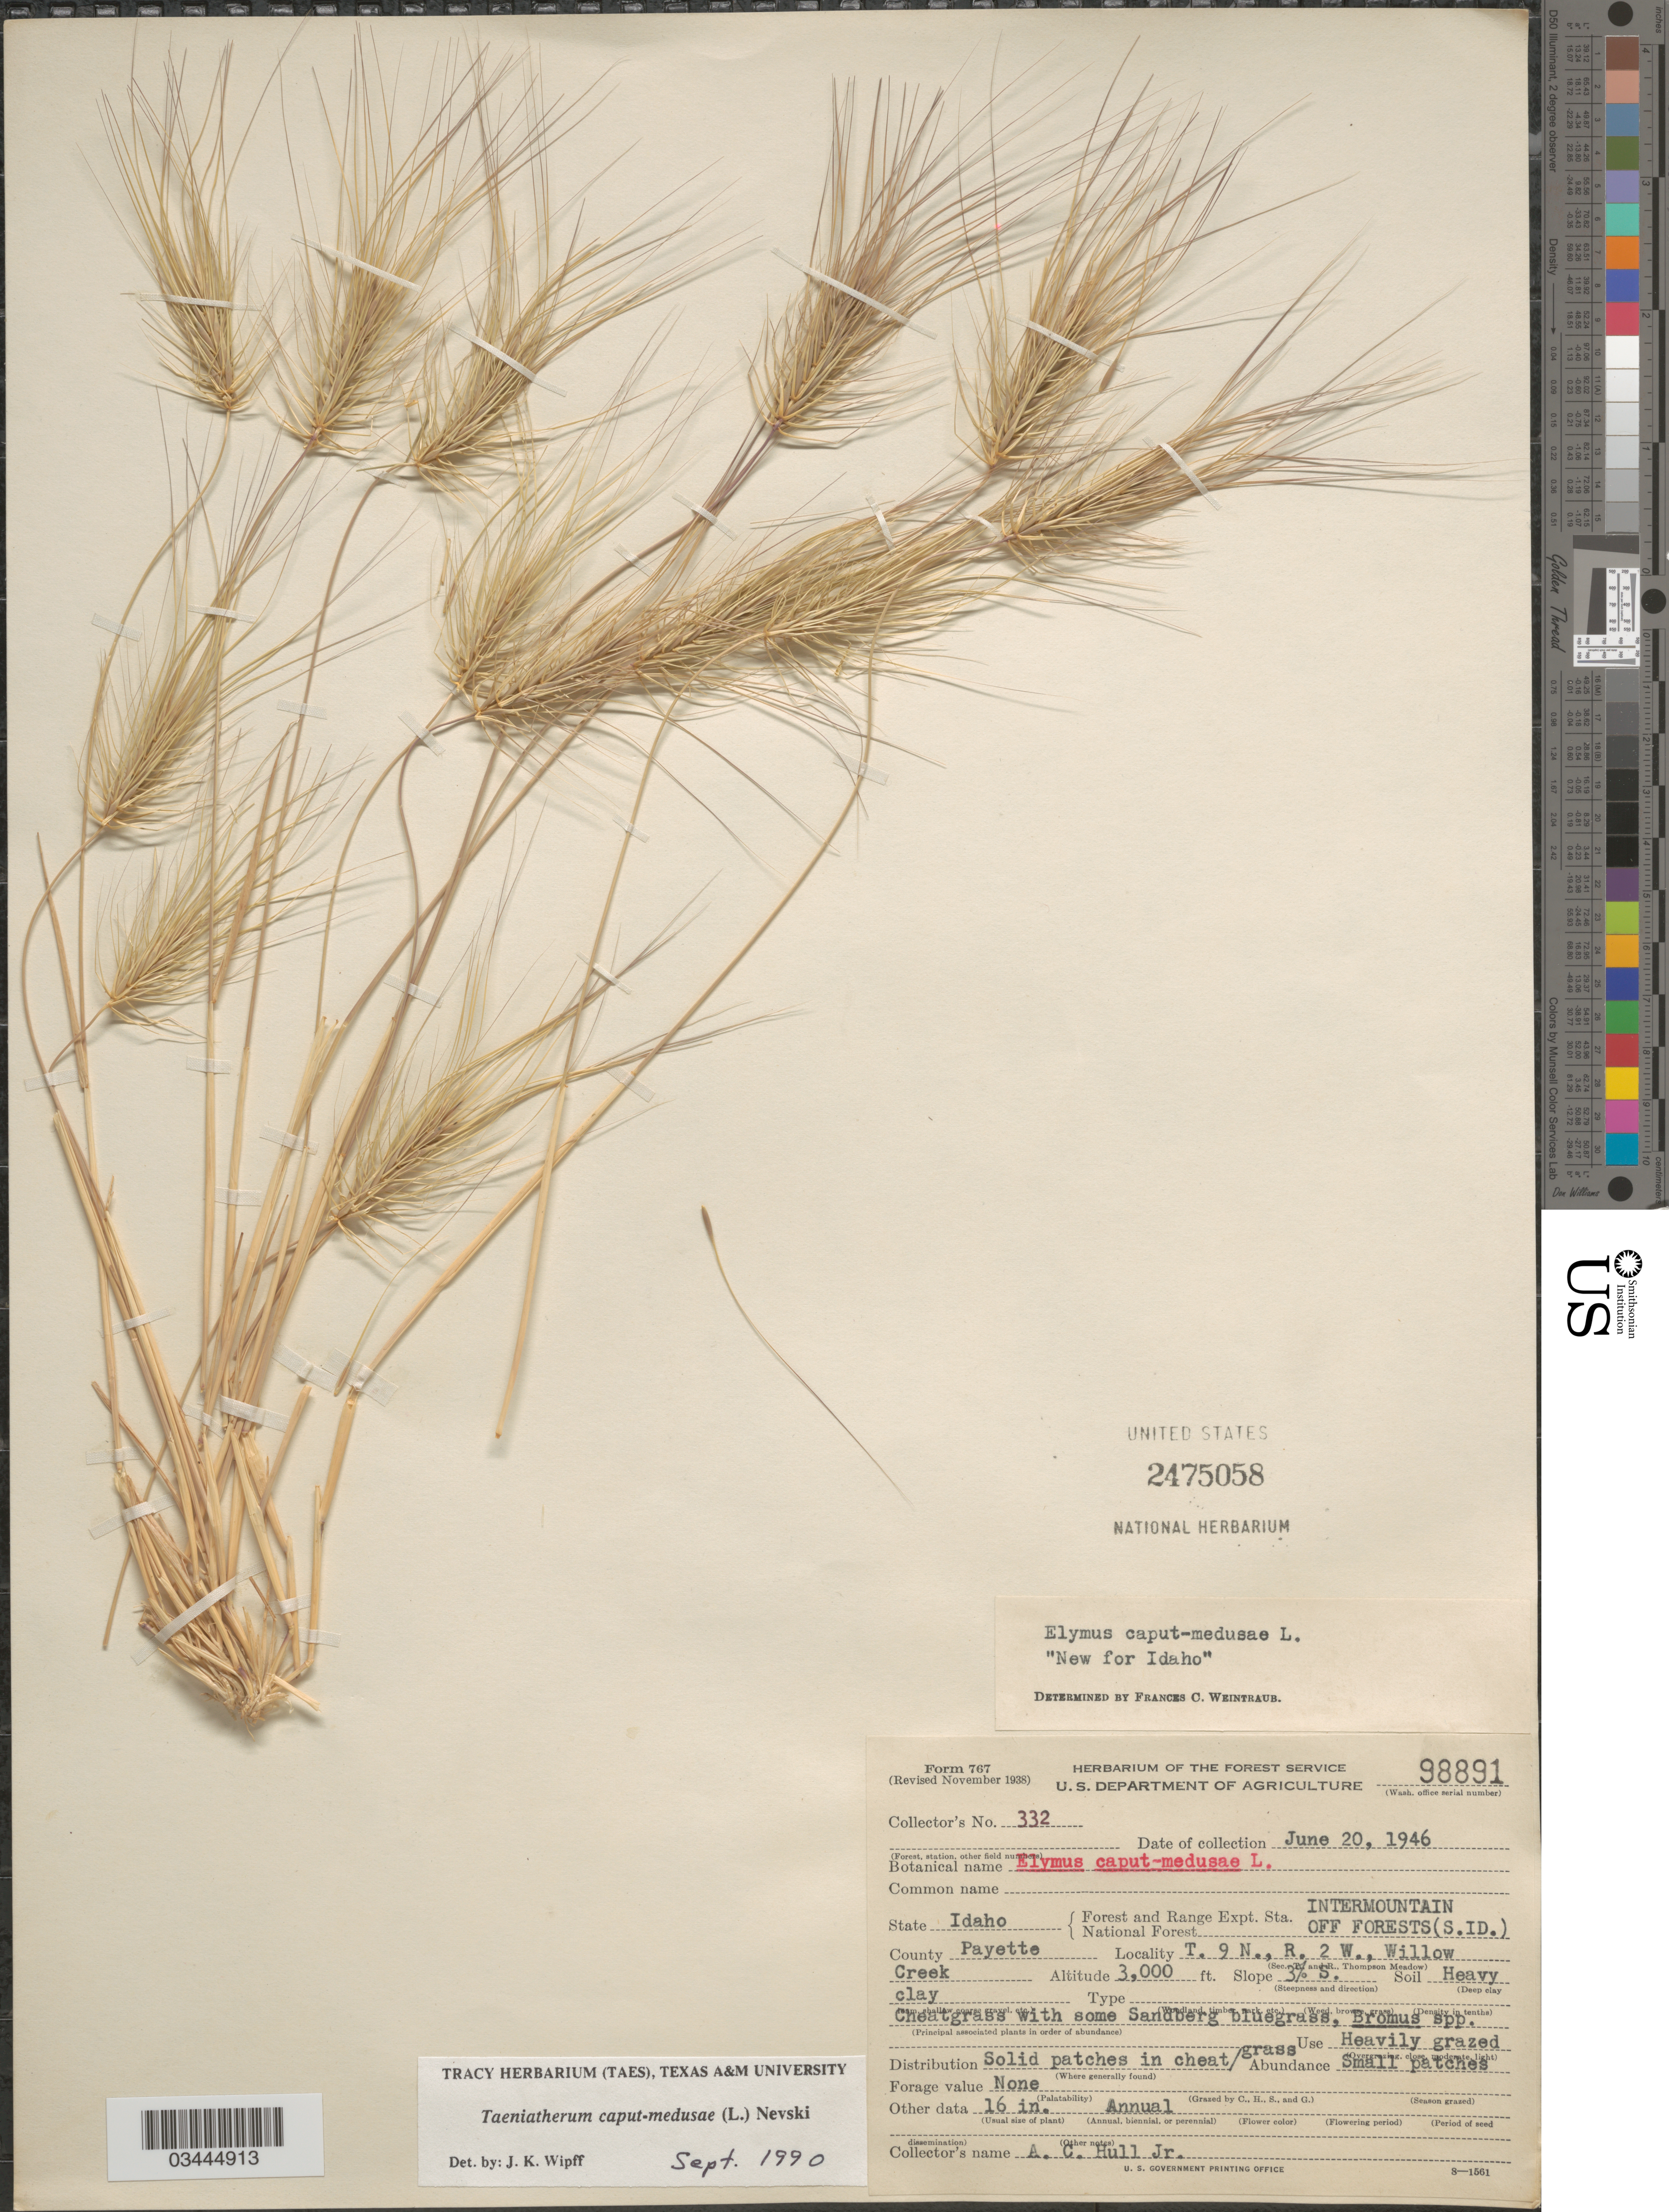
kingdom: Plantae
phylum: Tracheophyta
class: Liliopsida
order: Poales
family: Poaceae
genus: Taeniatherum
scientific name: Taeniatherum caput-medusae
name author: L.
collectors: A. Hull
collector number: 332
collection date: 1946-06-20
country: United States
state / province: Idaho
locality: Forest and Range Expt. Sta. National Forest Intermountain Off Forests (S.ID.). County Payette. T. 9 N., R. 2 W., Willow Creek.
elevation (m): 914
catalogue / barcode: US 2475058